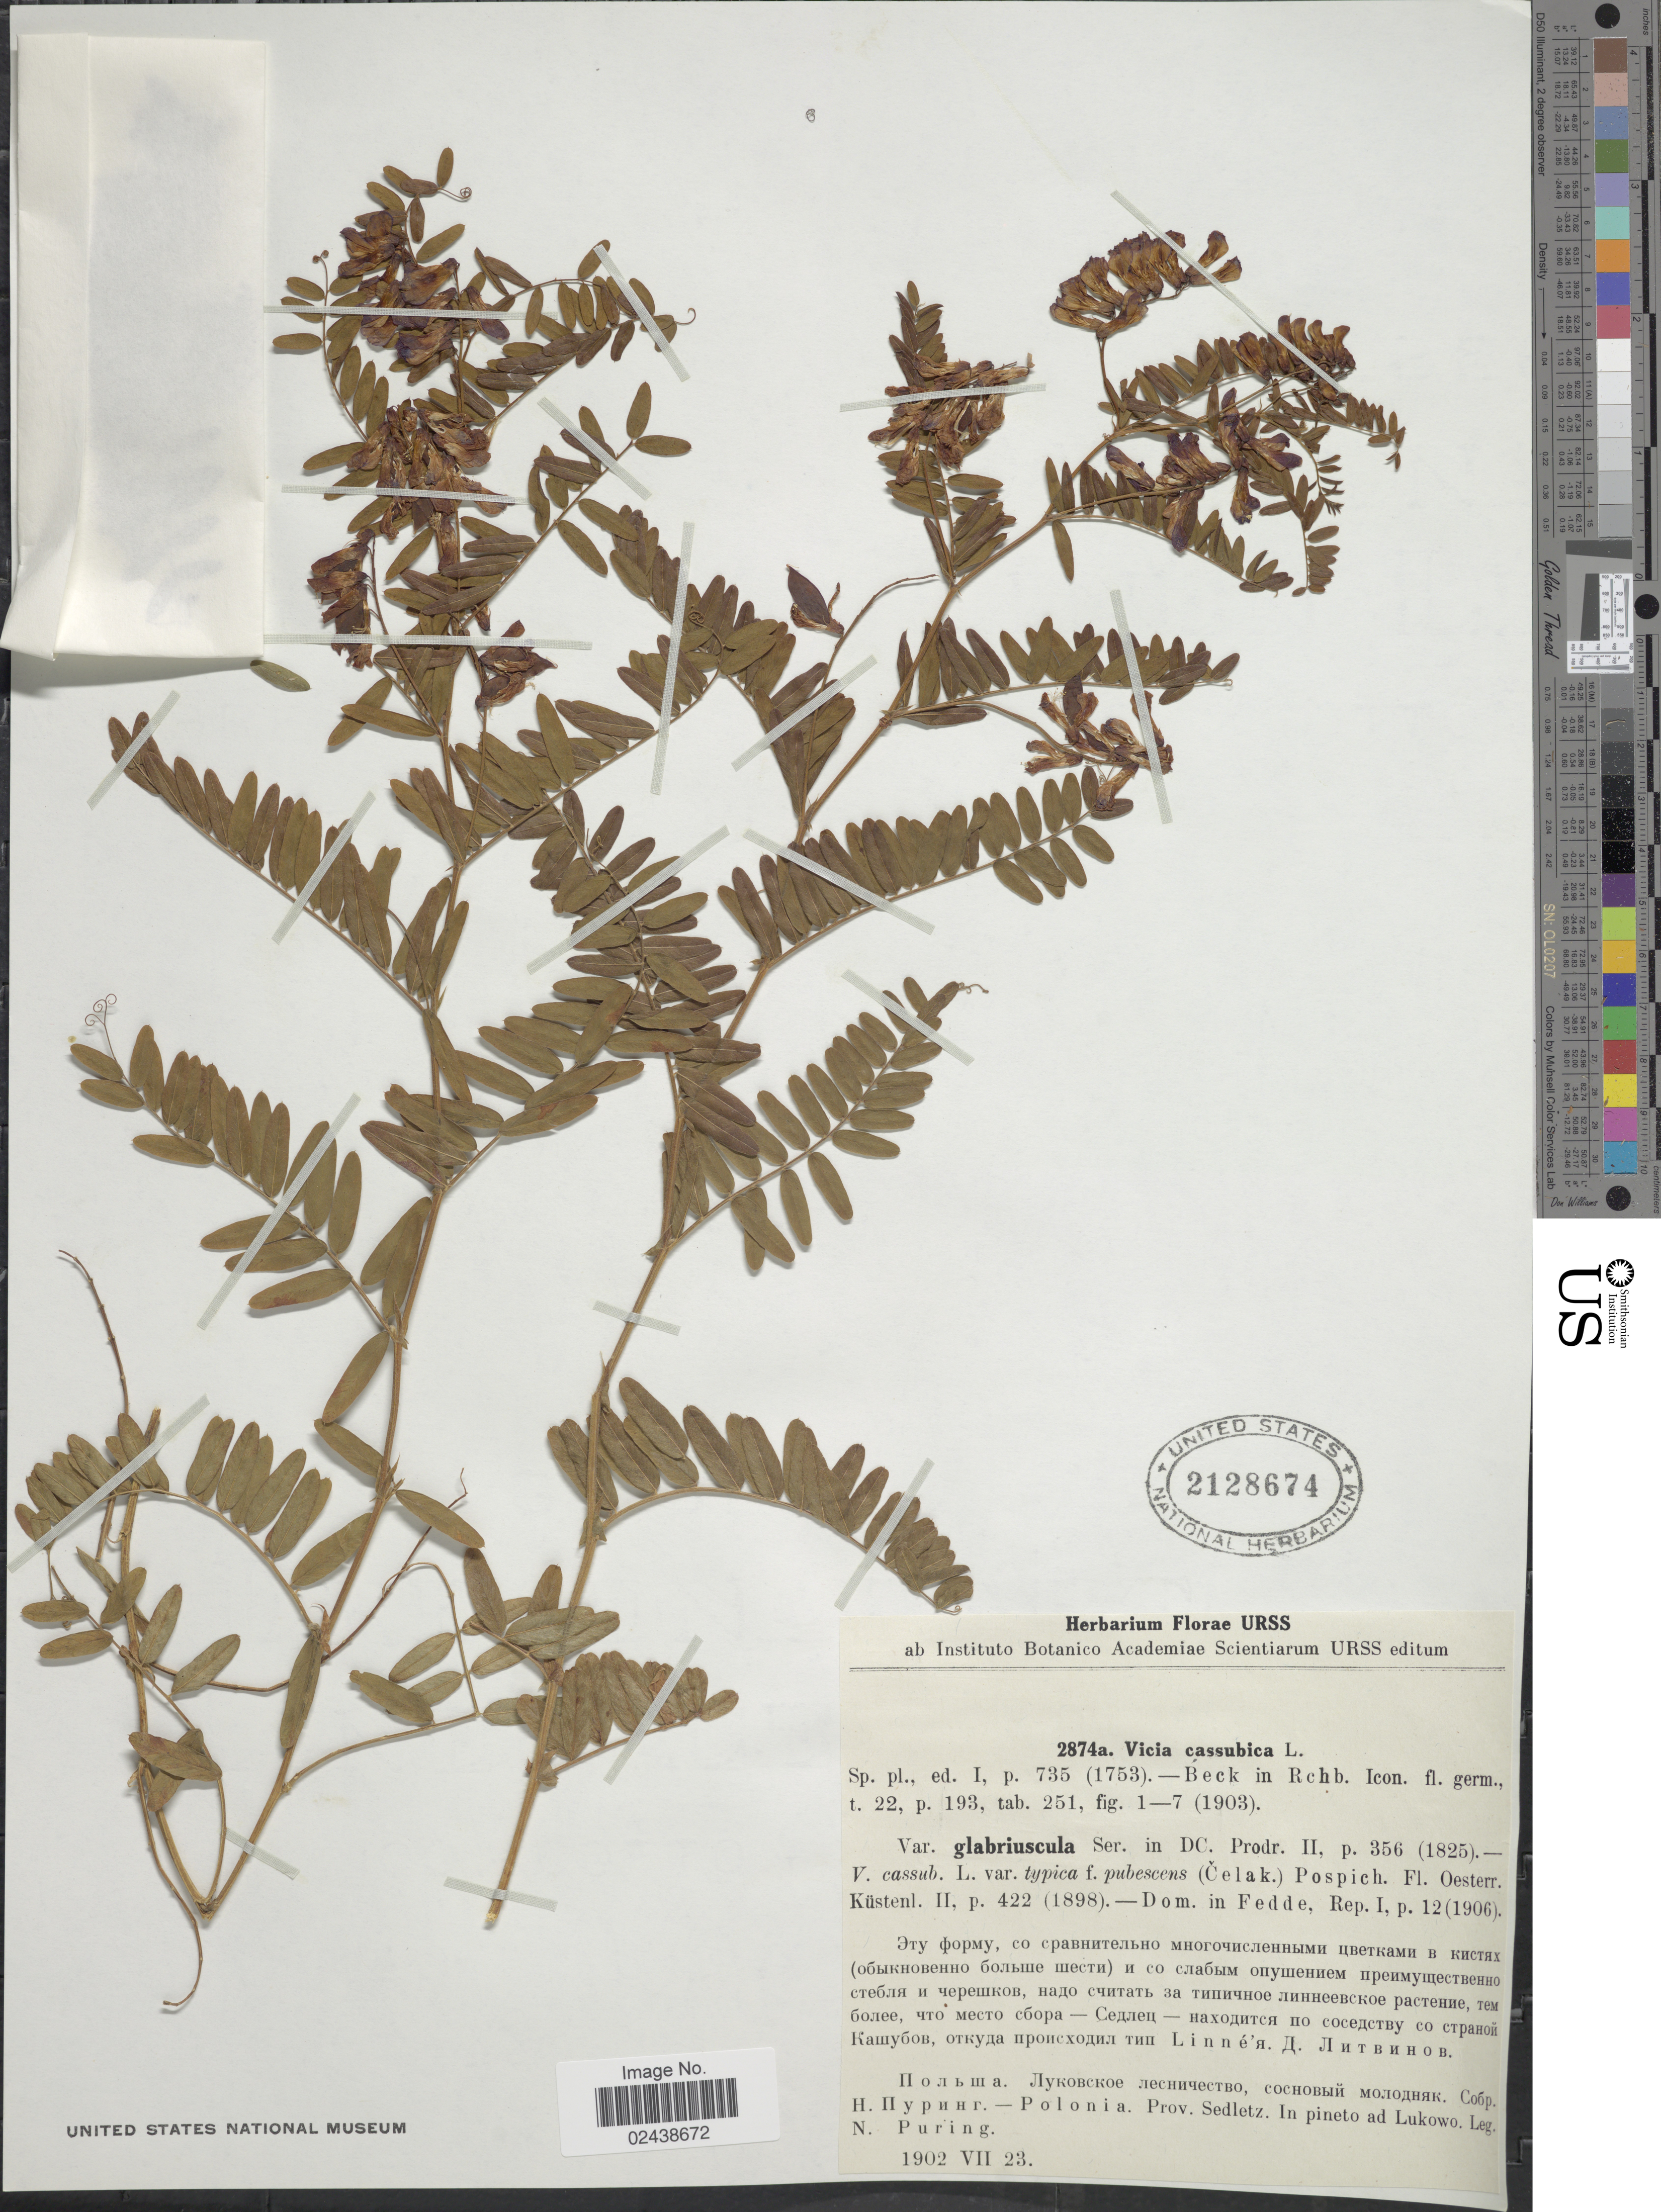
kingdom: Plantae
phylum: Tracheophyta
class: Magnoliopsida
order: Fabales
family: Fabaceae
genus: Vicia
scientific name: Vicia cassubica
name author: L.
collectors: N. Puring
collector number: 2874a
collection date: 1902-07-23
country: Poland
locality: Polonia. Prov. Sedletz. In pineto ad Lukowo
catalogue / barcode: US 2128674